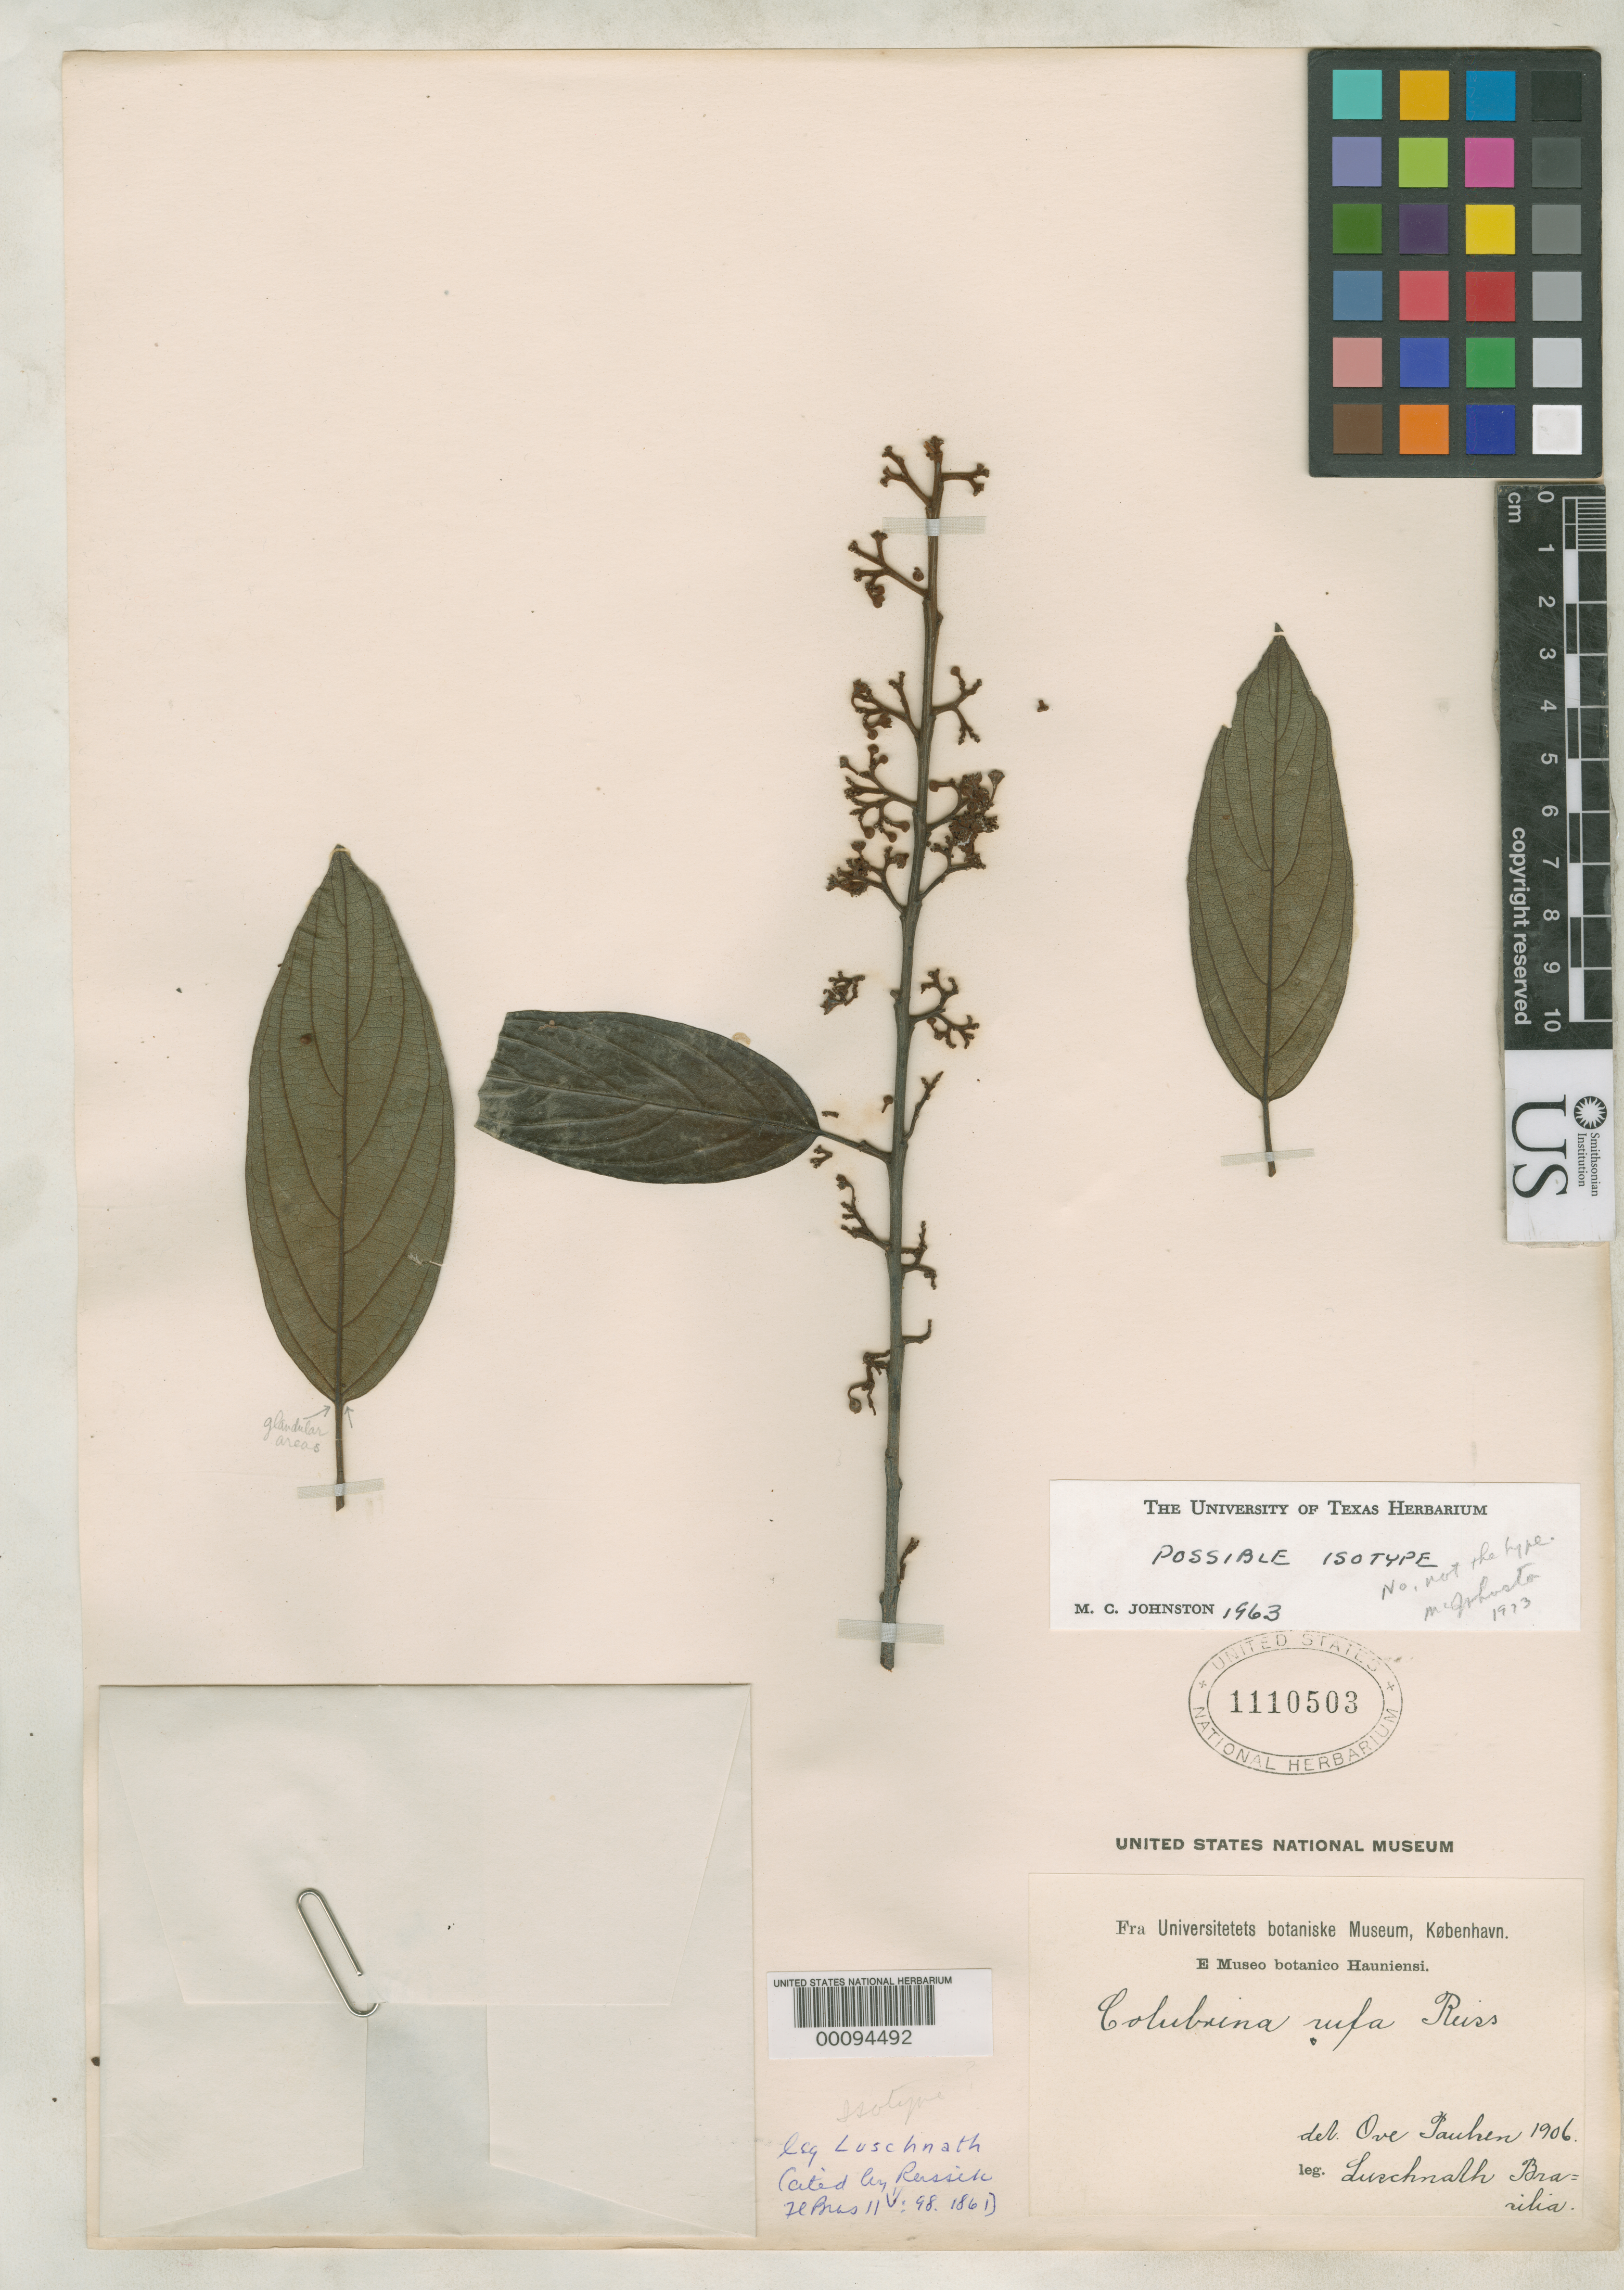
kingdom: Plantae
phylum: Tracheophyta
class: Magnoliopsida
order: Rosales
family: Rhamnaceae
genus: Colubrina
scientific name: Colubrina glandulosa var. reitzii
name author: (M.C. Johnst.) M.C. Johnst.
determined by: Pool, A., (MO), Missouri Botanical Garden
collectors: B. Luschnath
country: Brazil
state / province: Minas Gerais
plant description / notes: Specimen annotated as "possible isotype", "isotype", and "not the type" of Colubrina rufa Reiss. Cited by Reisseck under Colubrina rufa Reiss. but that name is a combination based on Rhamnus rufa Vell. and this specimen is not a type of that name.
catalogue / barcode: US 1110503